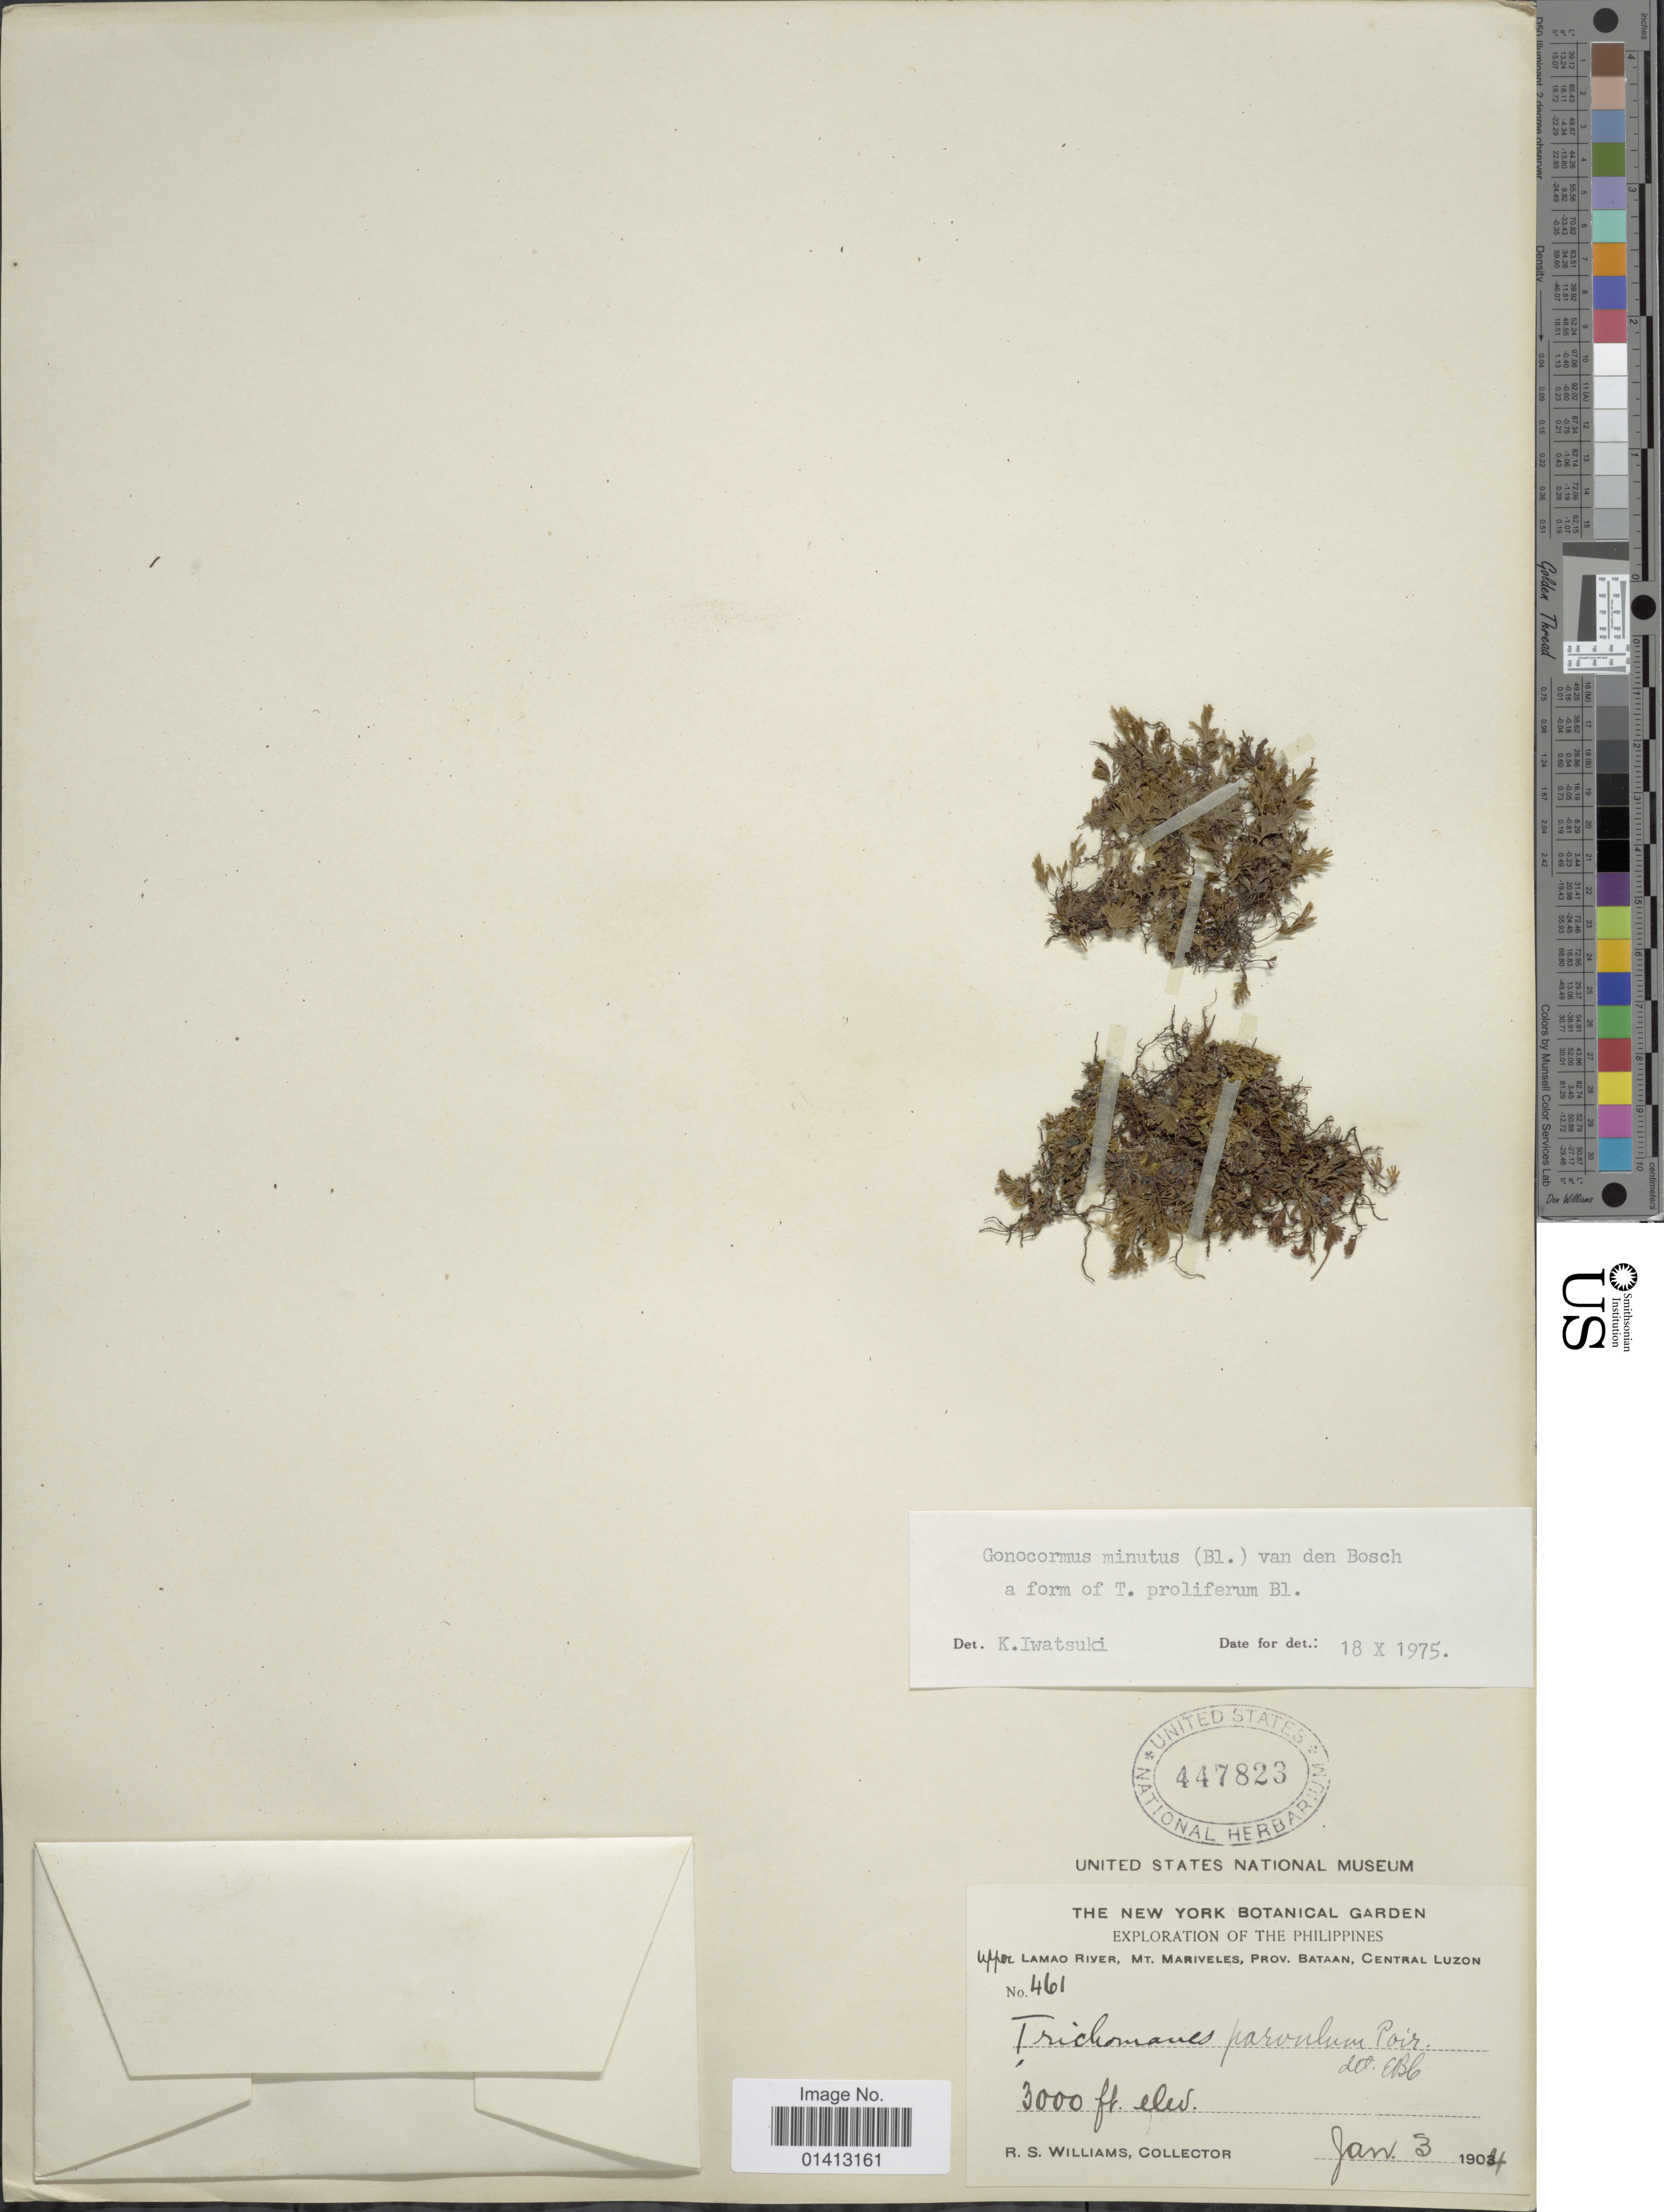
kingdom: Plantae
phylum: Tracheophyta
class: Polypodiopsida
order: Hymenophyllales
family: Hymenophyllaceae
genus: Crepidomanes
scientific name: Crepidomanes minutum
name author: (Blume) K. Iwats.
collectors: R. S. Williams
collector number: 461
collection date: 1904-01-03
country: Philippines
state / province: Central Luzon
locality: Lamao River, Mt Mariveles, prov. Bataan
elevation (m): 914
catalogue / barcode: US 447823